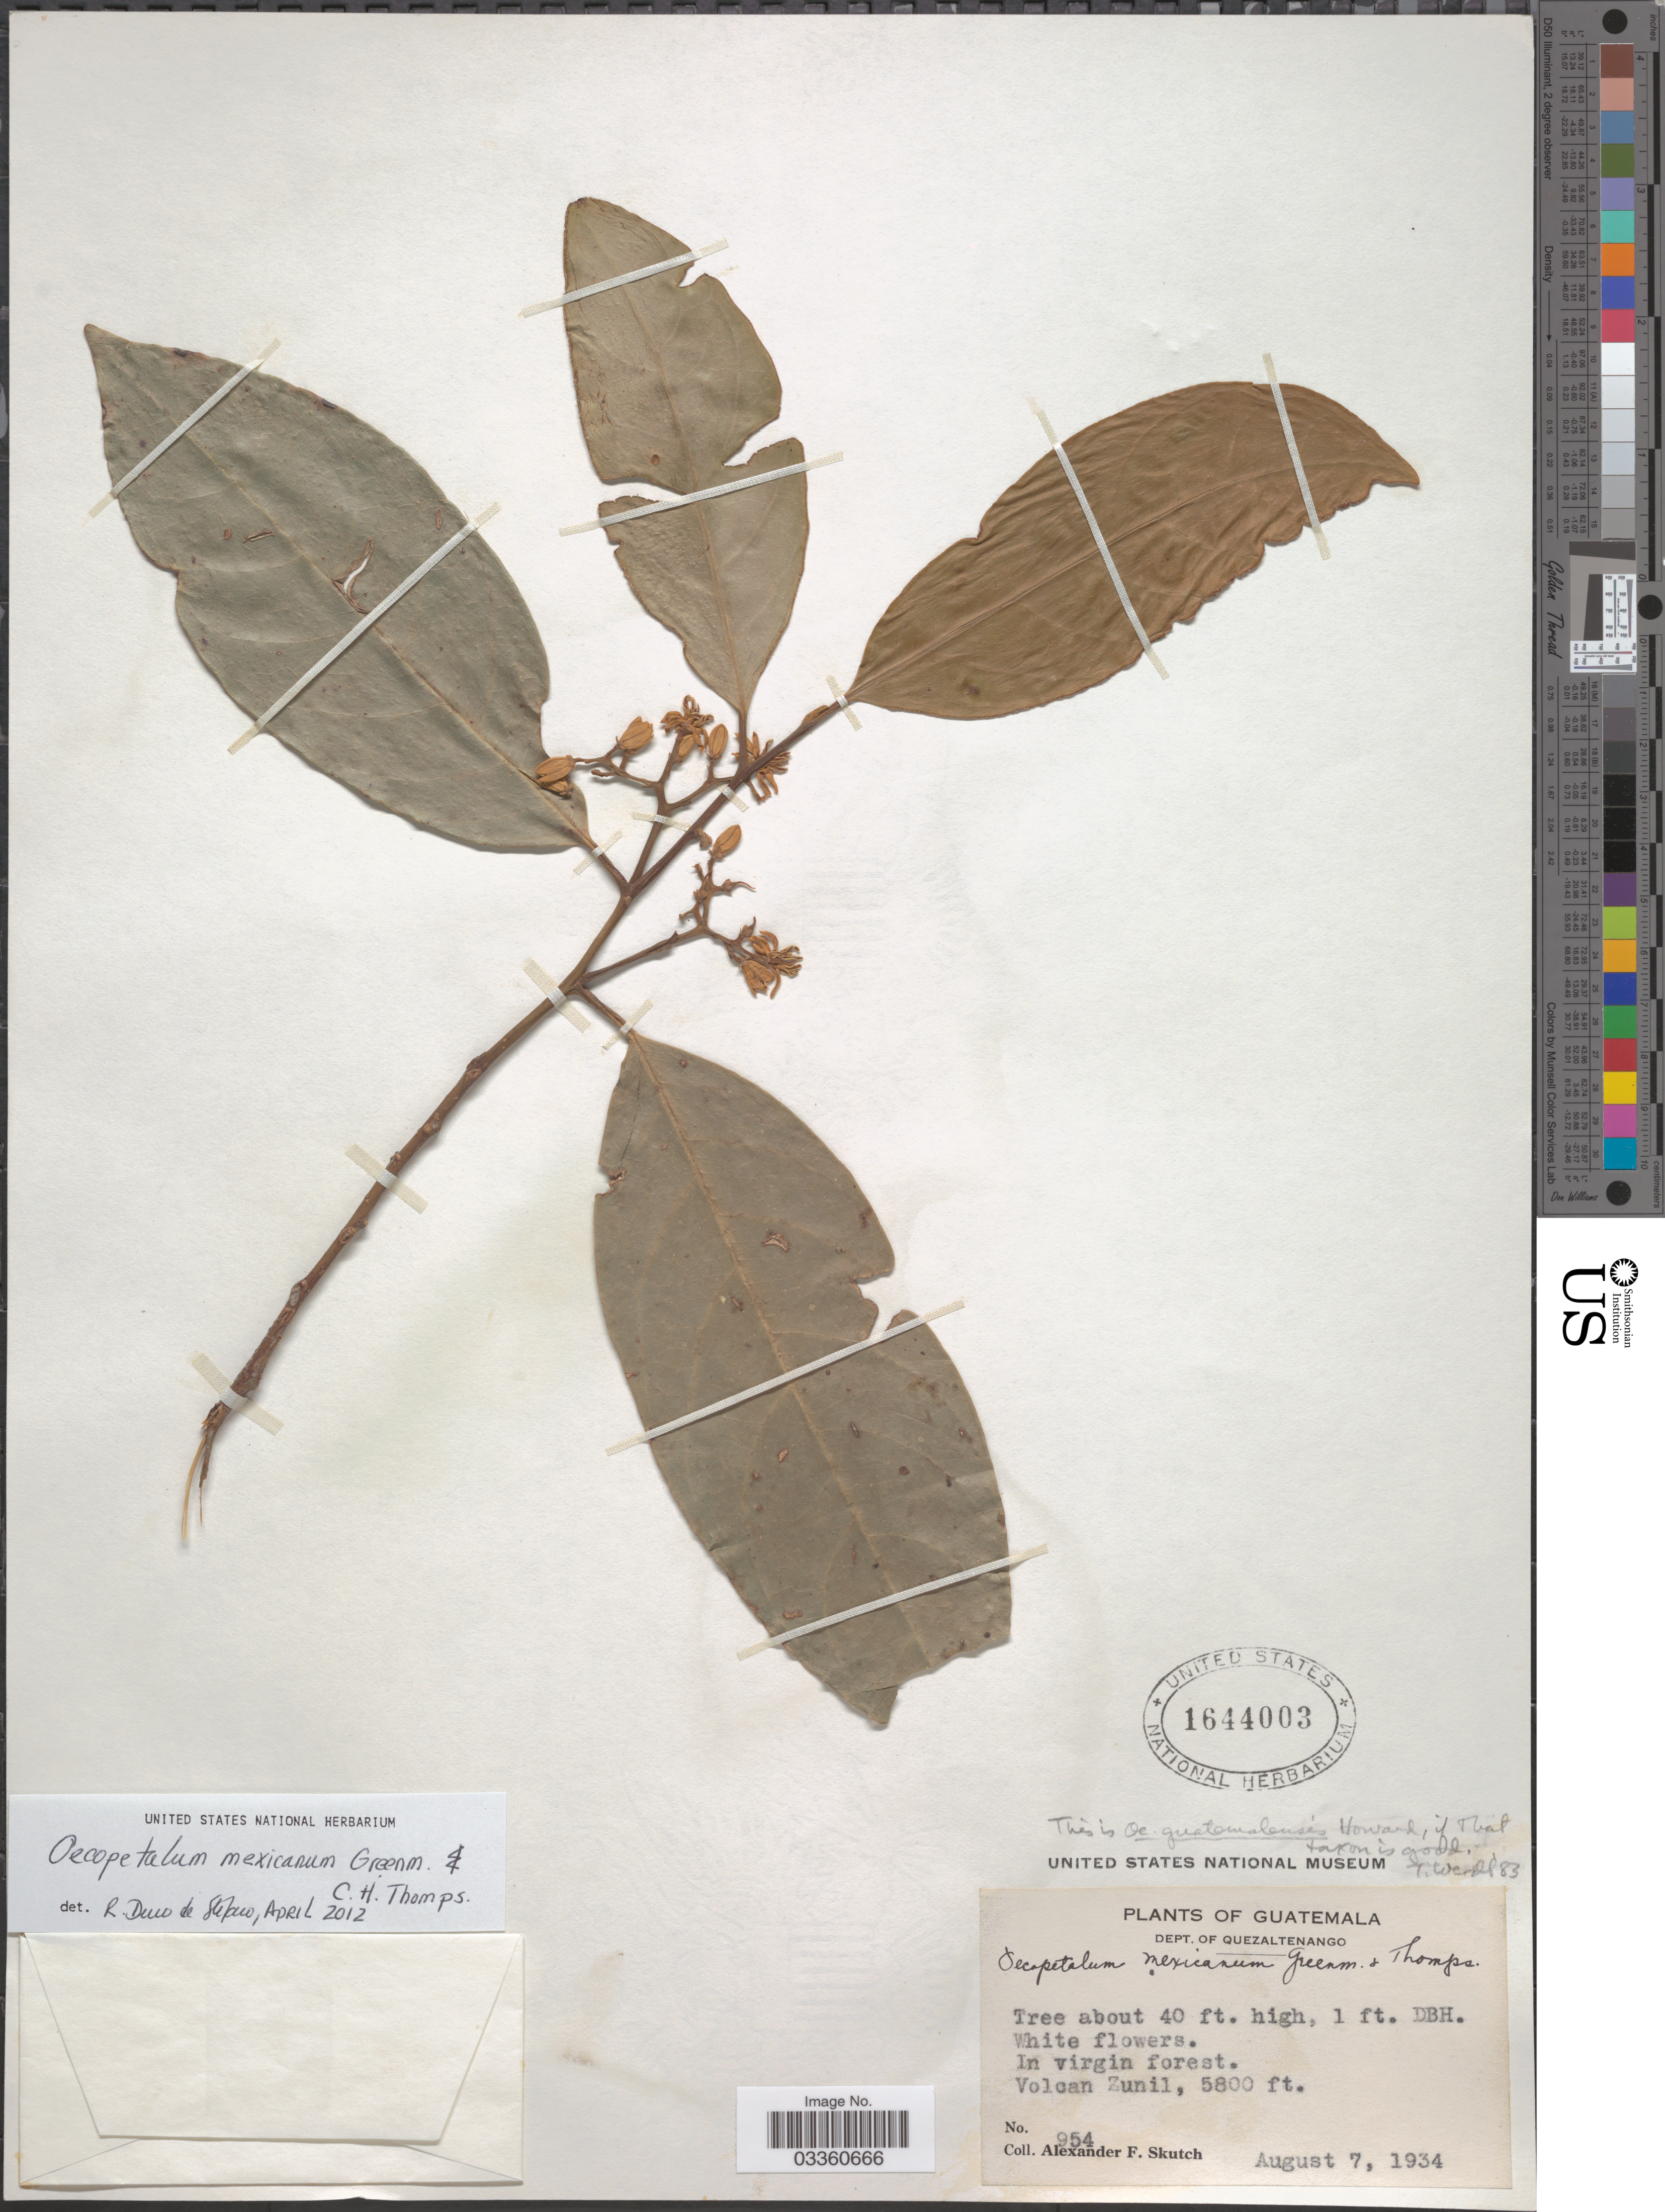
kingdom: Plantae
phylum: Tracheophyta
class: Magnoliopsida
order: Metteniusales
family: Metteniusaceae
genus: Oecopetalum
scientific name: Oecopetalum mexicanum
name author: Greenm. & C.H. Thomps.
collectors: A. F. Skutch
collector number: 954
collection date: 1934-08-07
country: Guatemala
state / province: Quetzaltenango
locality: Dept. of Quezaltenango, Volcan Zunil.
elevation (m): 1768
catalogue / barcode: US 1644003